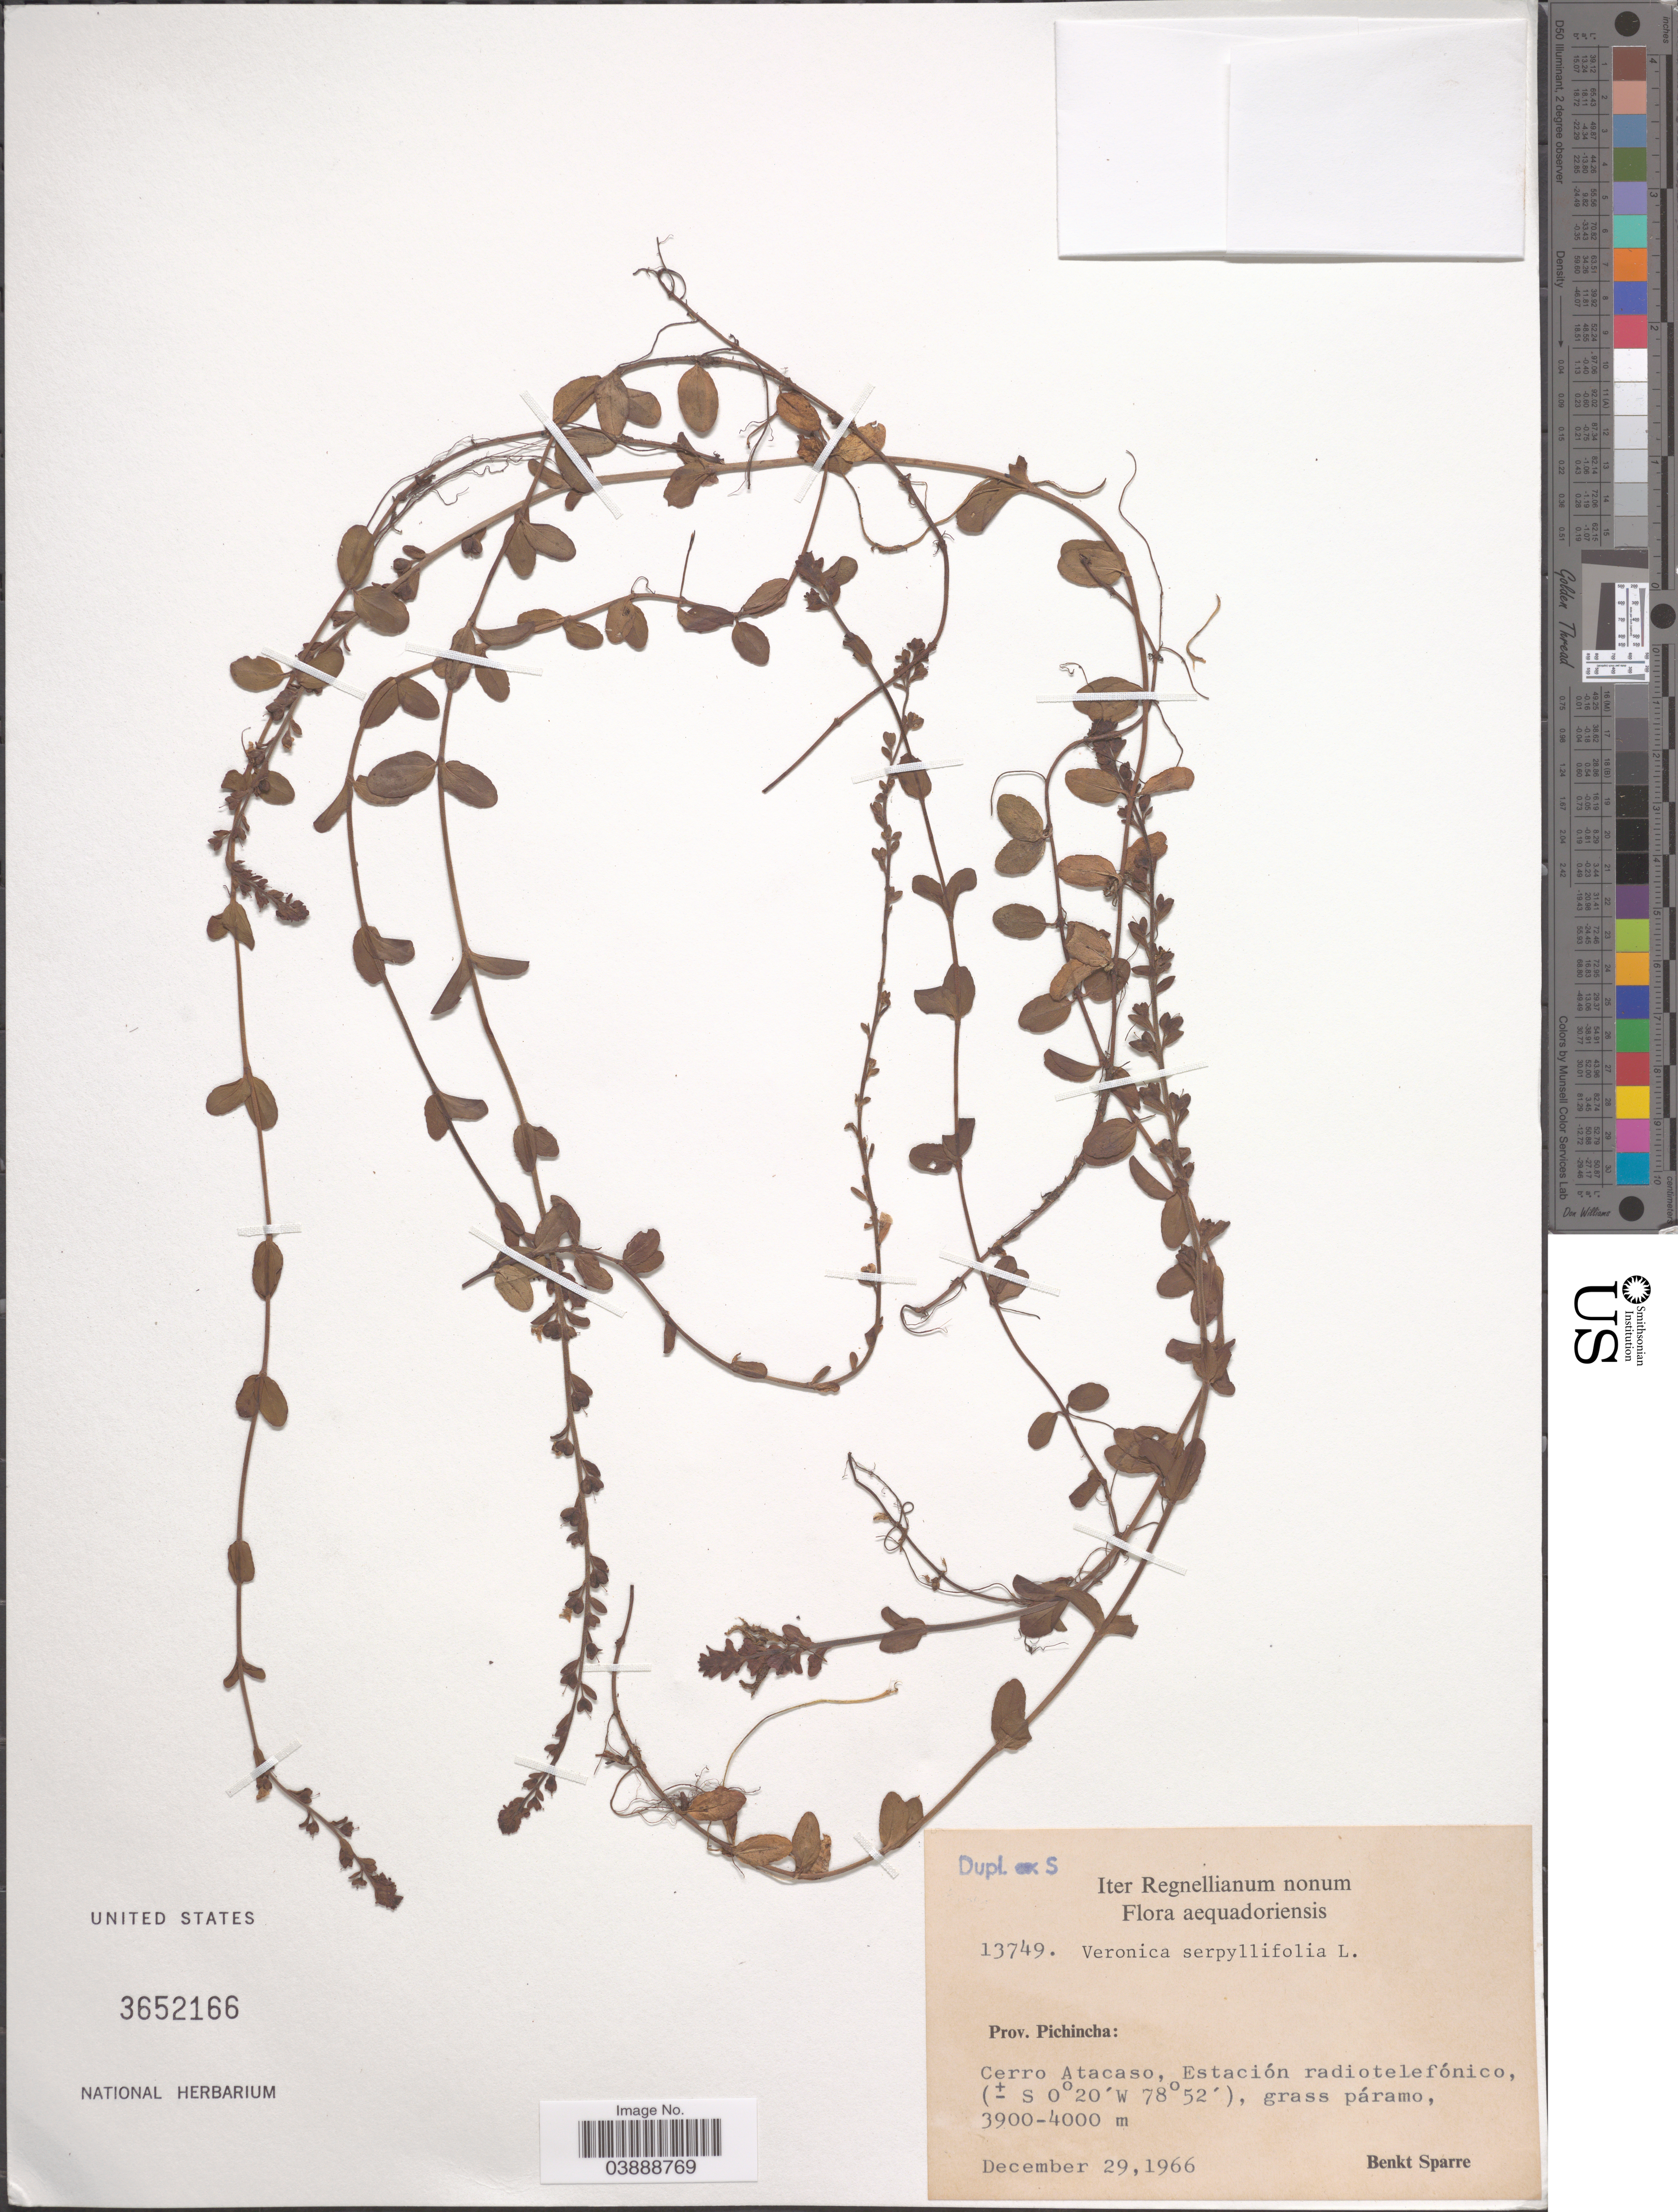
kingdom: Plantae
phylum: Tracheophyta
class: Magnoliopsida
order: Lamiales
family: Plantaginaceae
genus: Veronica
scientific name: Veronica serpyllifolia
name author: L.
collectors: B. Sparre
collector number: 13749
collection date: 1966-12-29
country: Ecuador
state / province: Pichincha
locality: Cerro Atacaso, Estación radiotelefónico, grass páramo.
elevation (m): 3900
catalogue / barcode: US 3652166